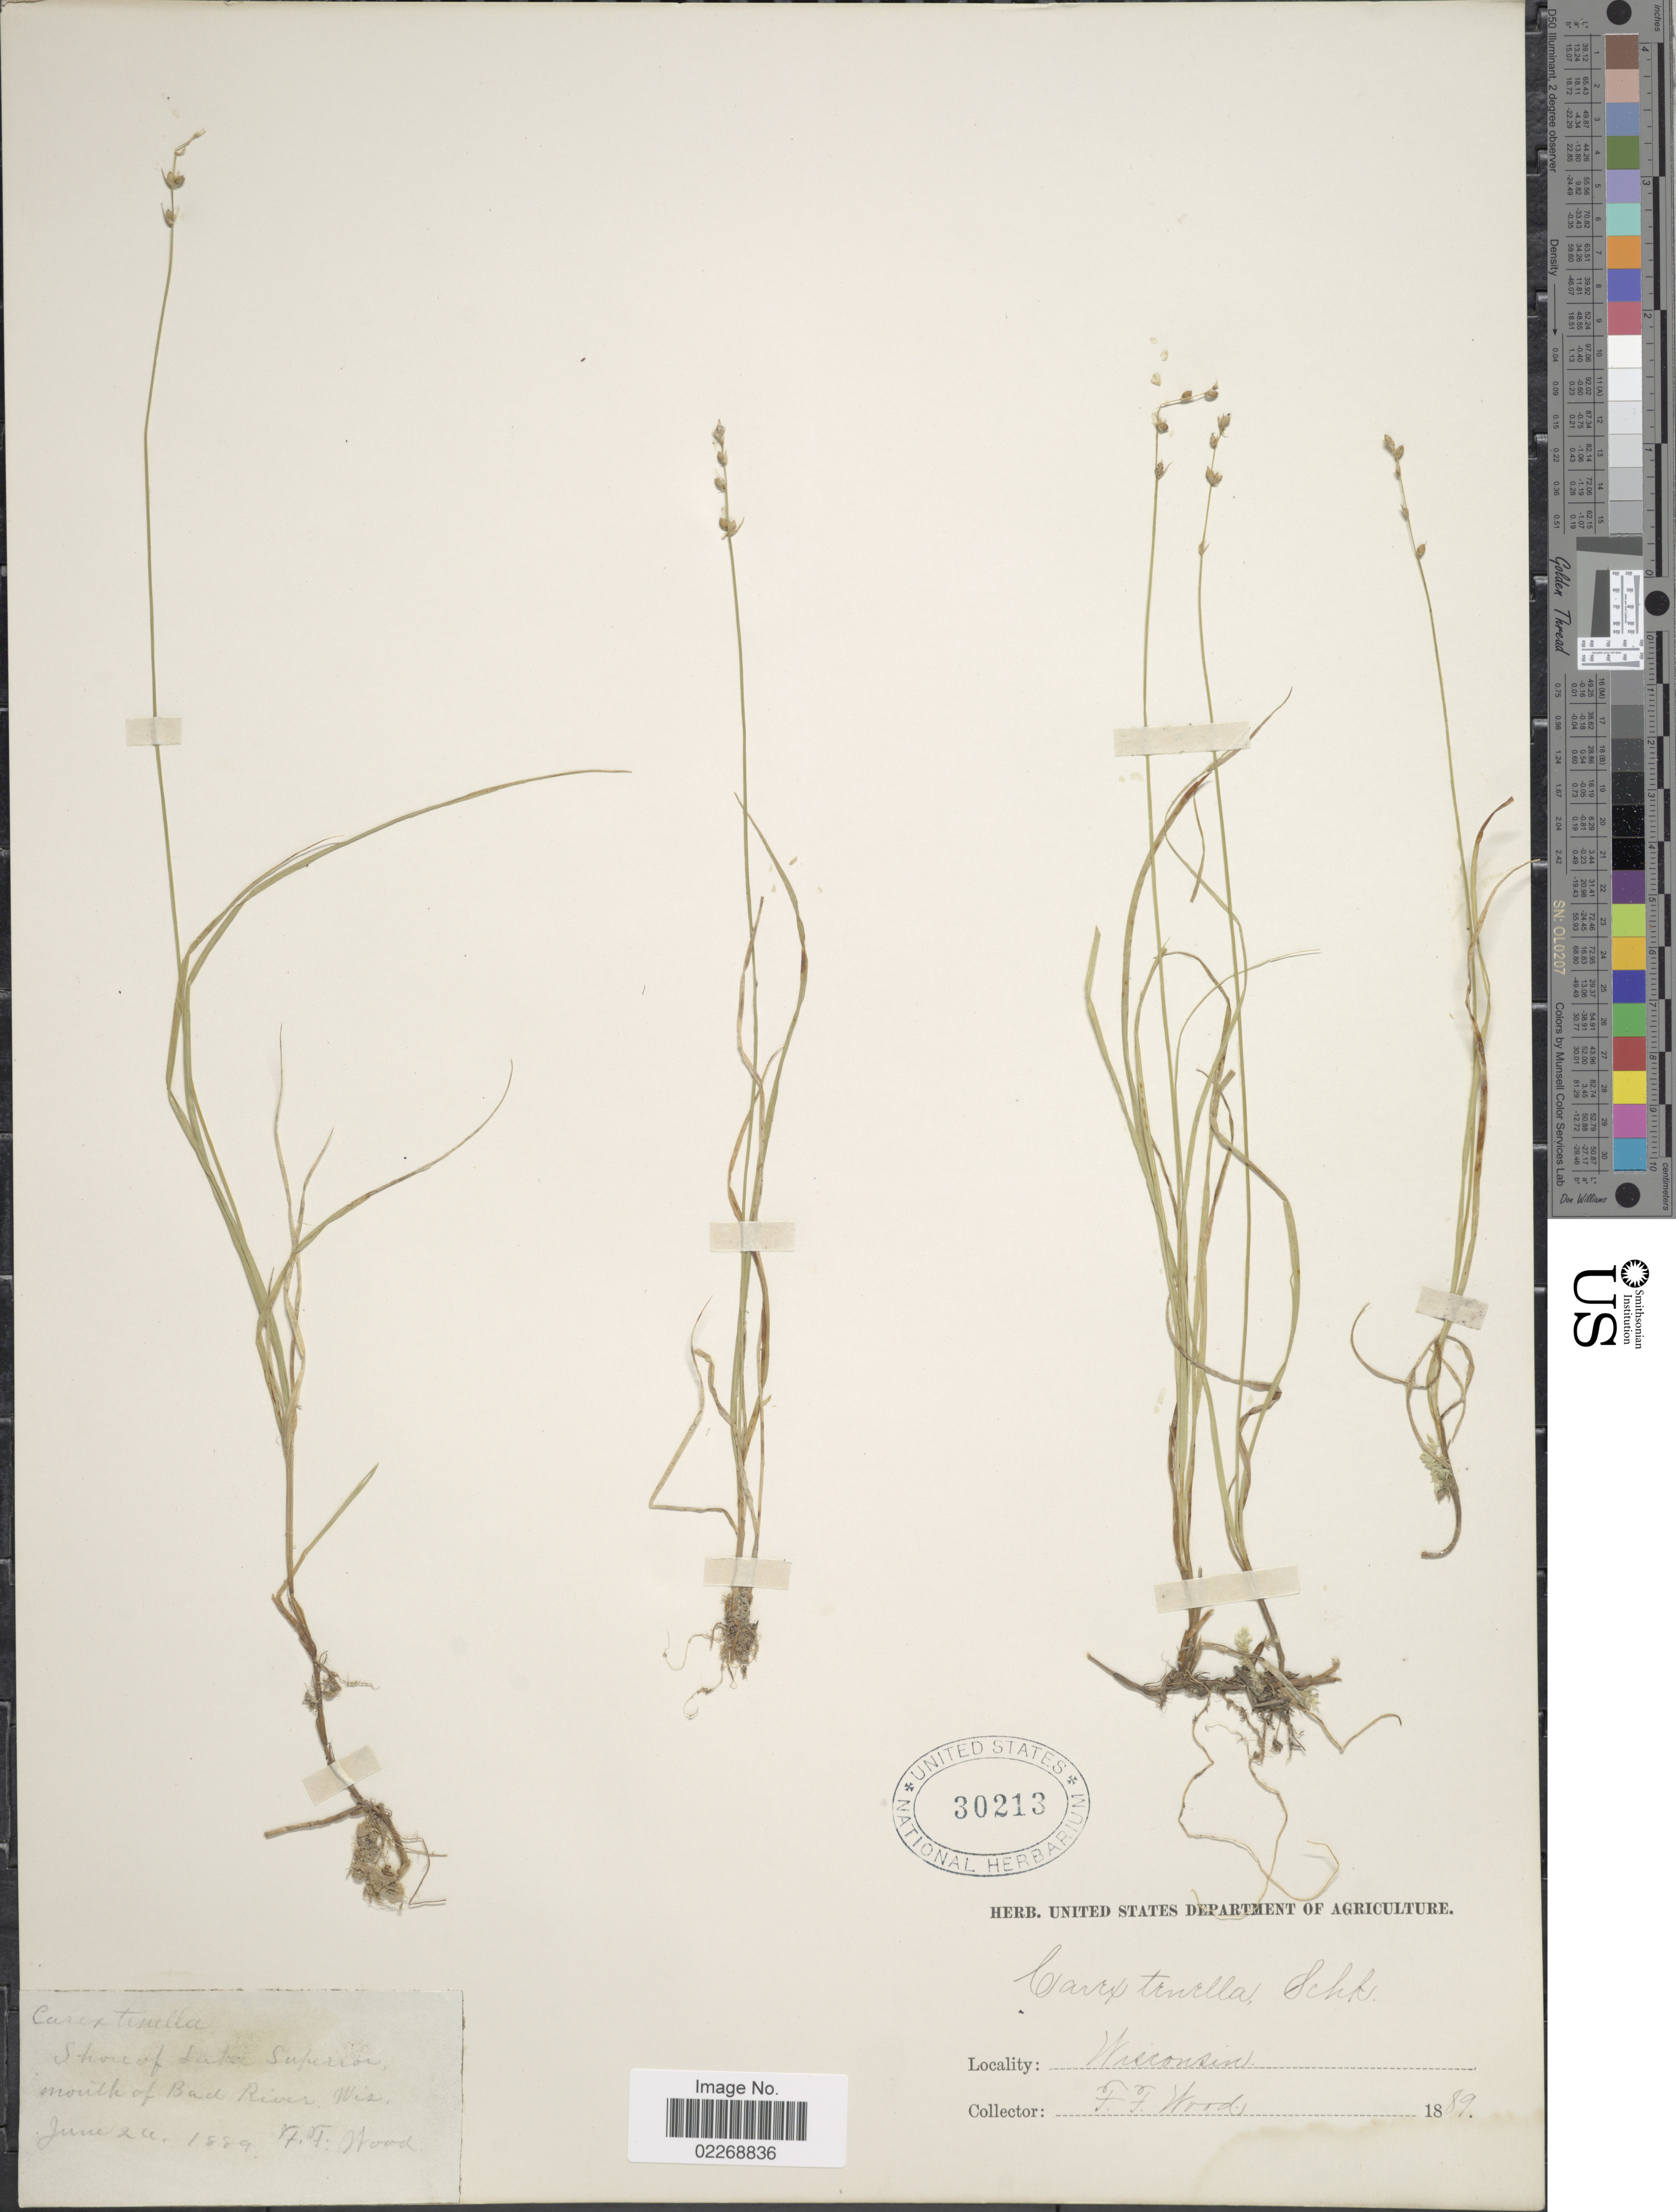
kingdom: Plantae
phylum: Tracheophyta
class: Liliopsida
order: Poales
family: Cyperaceae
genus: Carex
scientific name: Carex disperma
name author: Dewey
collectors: F. Wood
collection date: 1889-06-26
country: United States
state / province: Wisconsin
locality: Shore of Lake Superior, mouth of Bad River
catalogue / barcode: US 30213